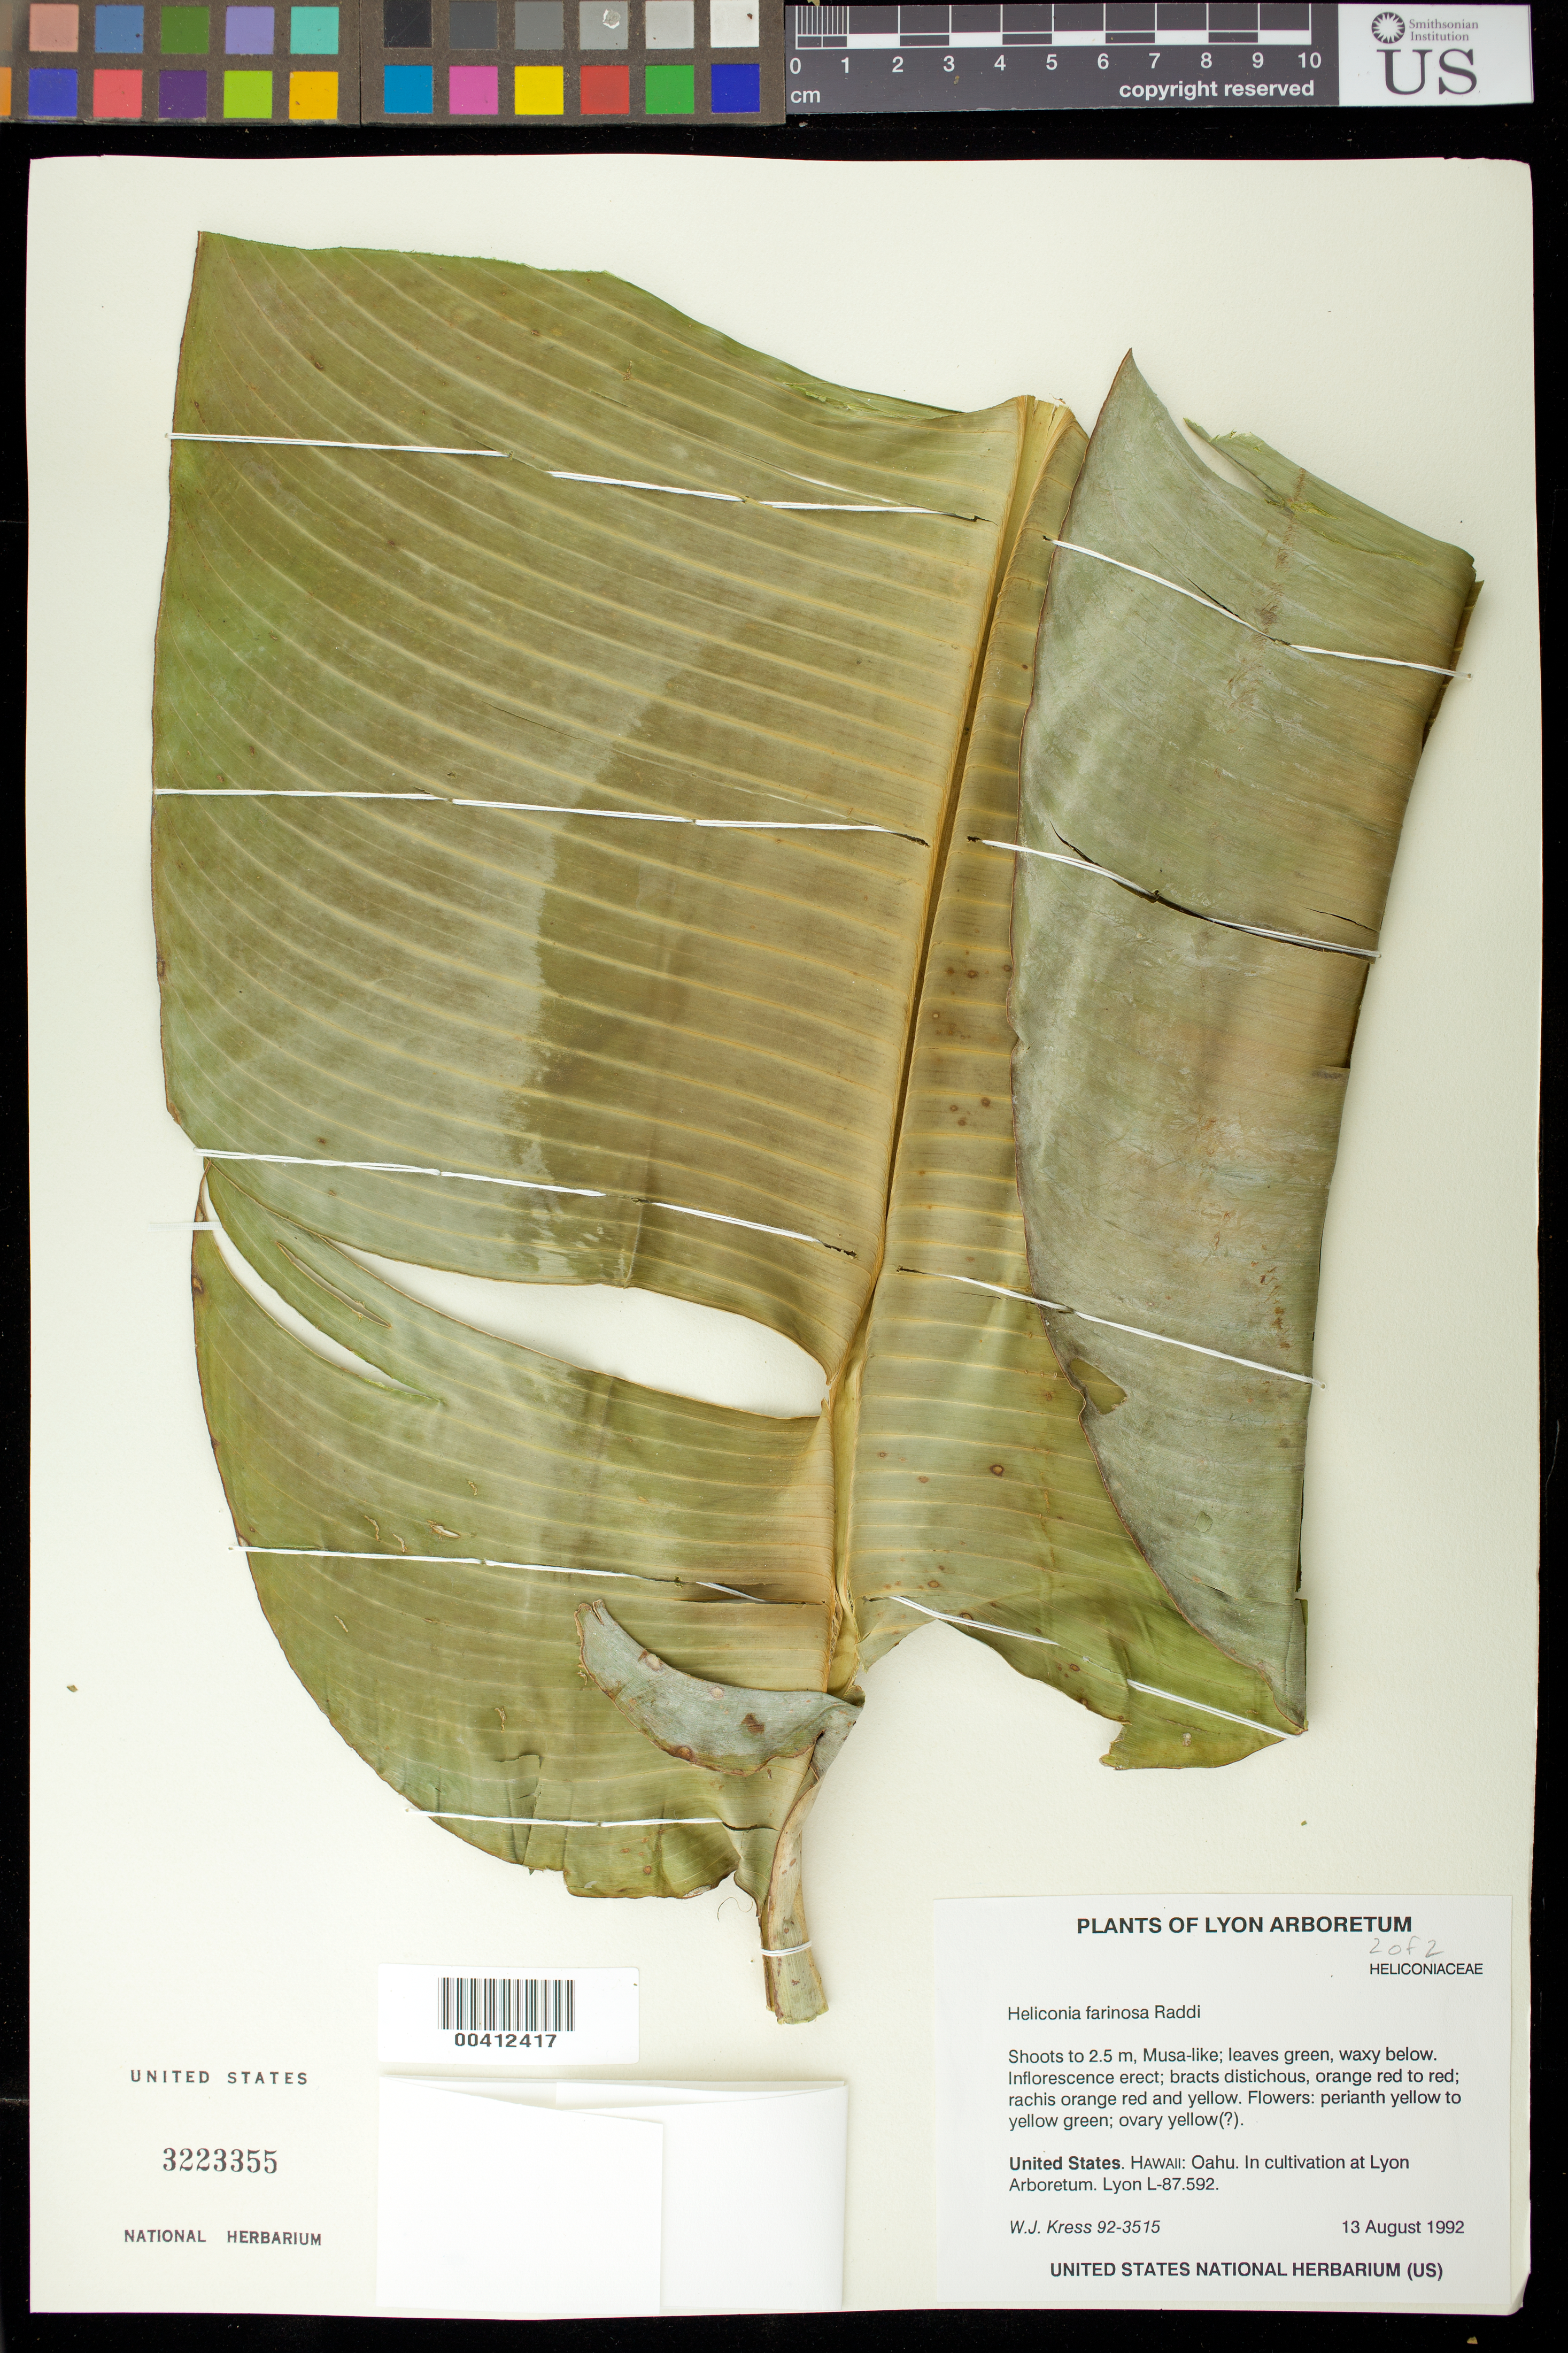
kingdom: Plantae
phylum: Tracheophyta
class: Liliopsida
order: Zingiberales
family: Heliconiaceae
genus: Heliconia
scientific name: Heliconia farinosa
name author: Raddi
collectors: W. J. Kress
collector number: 92-3515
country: United States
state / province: Hawaii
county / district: Honolulu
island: Oahu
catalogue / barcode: US 3223355